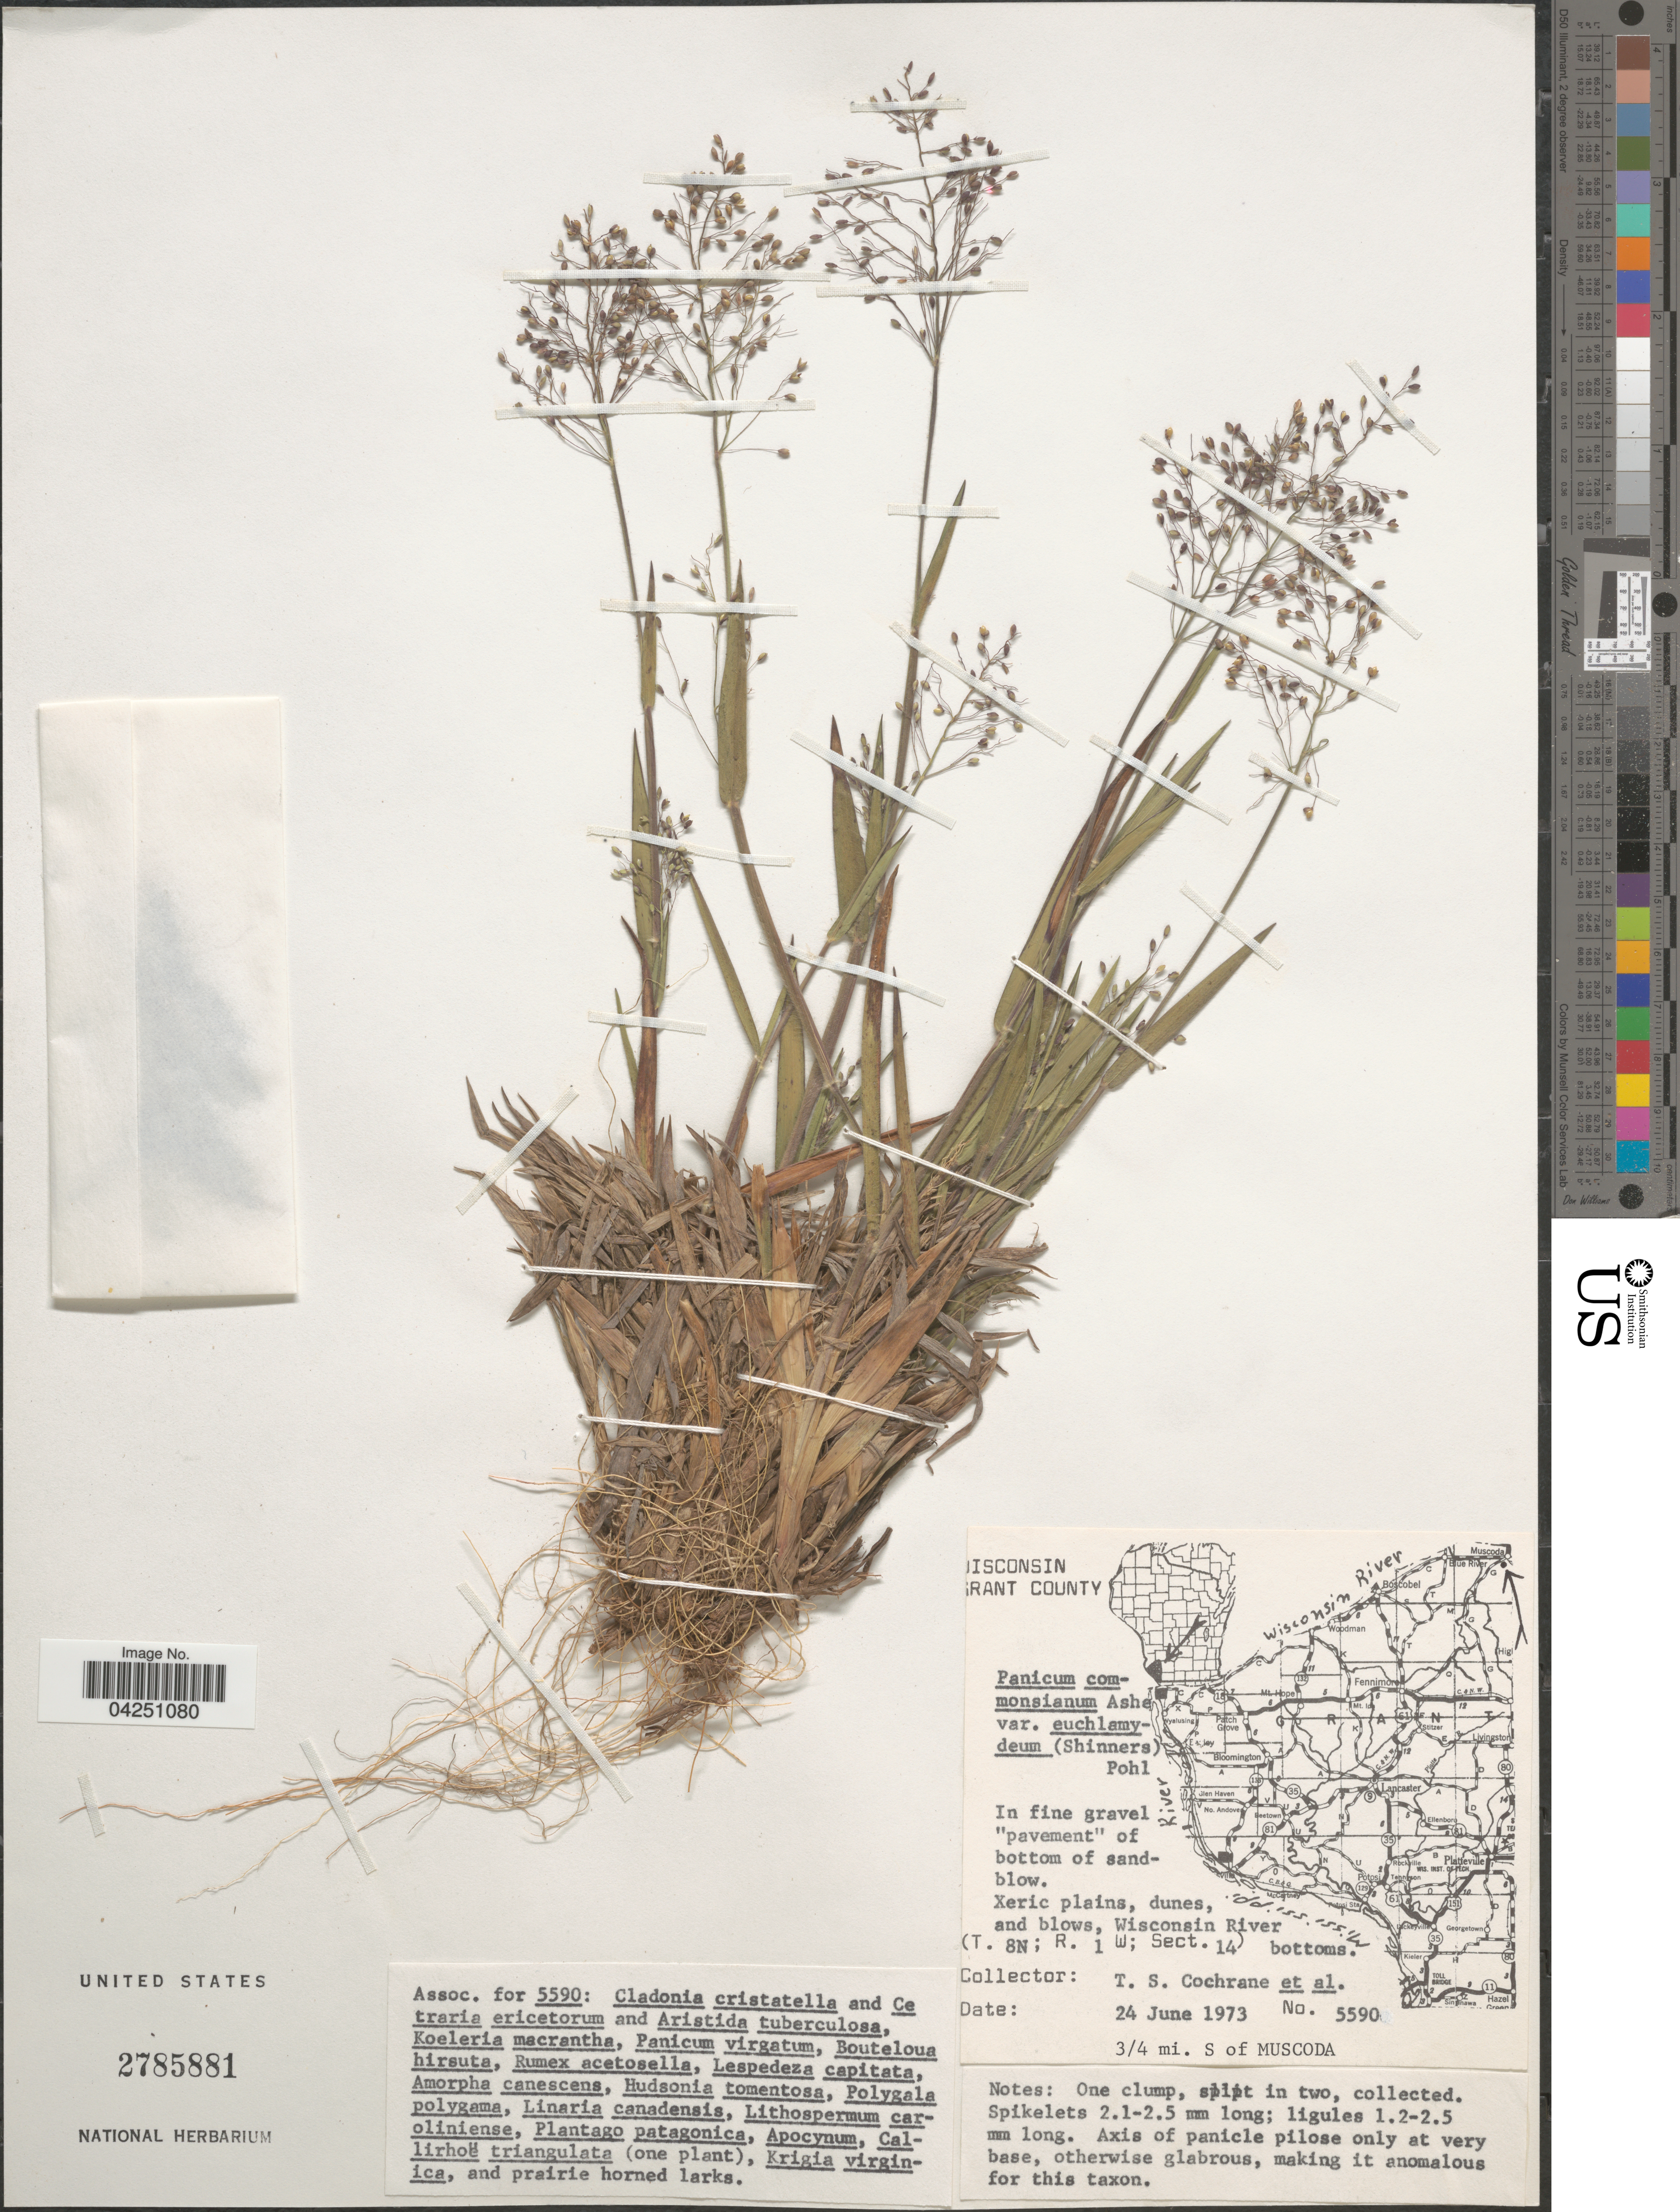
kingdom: Plantae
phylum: Tracheophyta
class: Liliopsida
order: Poales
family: Poaceae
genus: Dichanthelium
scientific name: Dichanthelium acuminatum var. acuminatum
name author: (Sw.) Gould & C.A. Clark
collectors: T. S. Cochrane & et al.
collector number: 5590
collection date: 1973-06-24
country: United States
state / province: Wisconsin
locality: Grant County. Wisconsin River (T. 8N; R. 1W; Sect. 14). ¾ mi. S of Muscoda.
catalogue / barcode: US 2785881